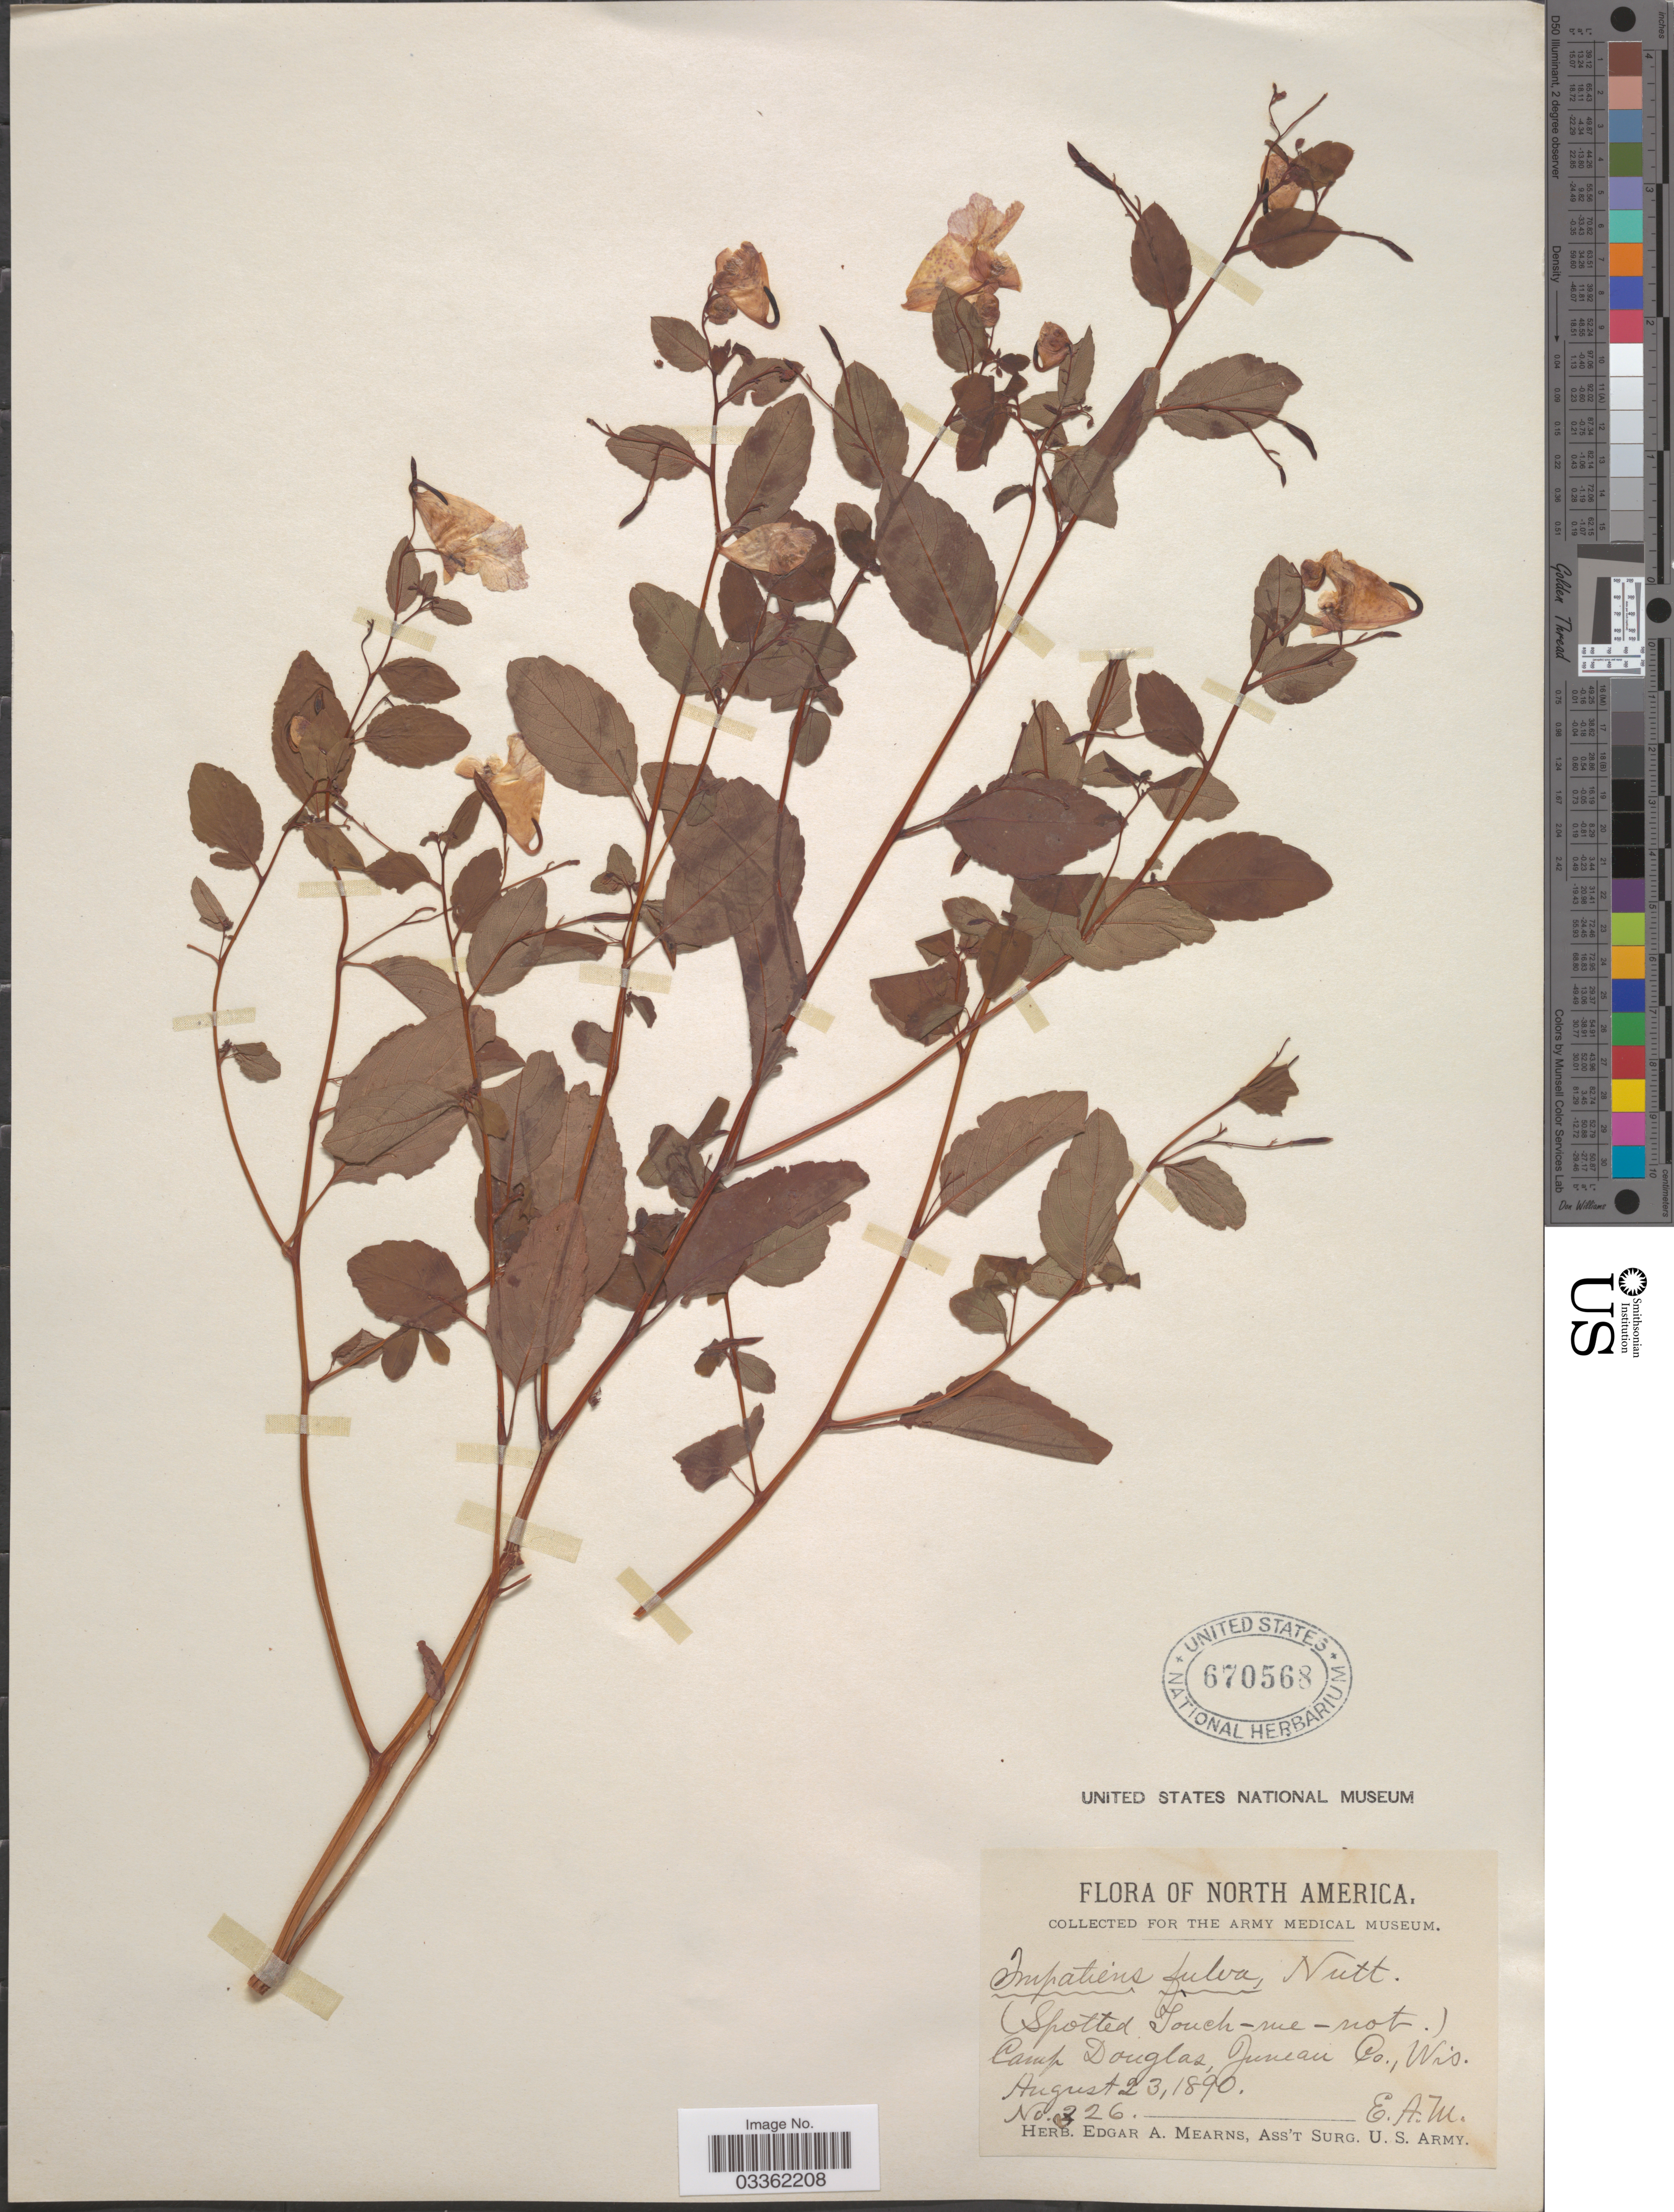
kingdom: Plantae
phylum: Tracheophyta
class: Magnoliopsida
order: Ericales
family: Balsaminaceae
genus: Impatiens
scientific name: Impatiens capensis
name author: Meerb.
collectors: E. A. Mearns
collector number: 326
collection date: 1890-08-23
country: United States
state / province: Wisconsin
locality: Camp Douglas, Juneau Co.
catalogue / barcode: US 670568